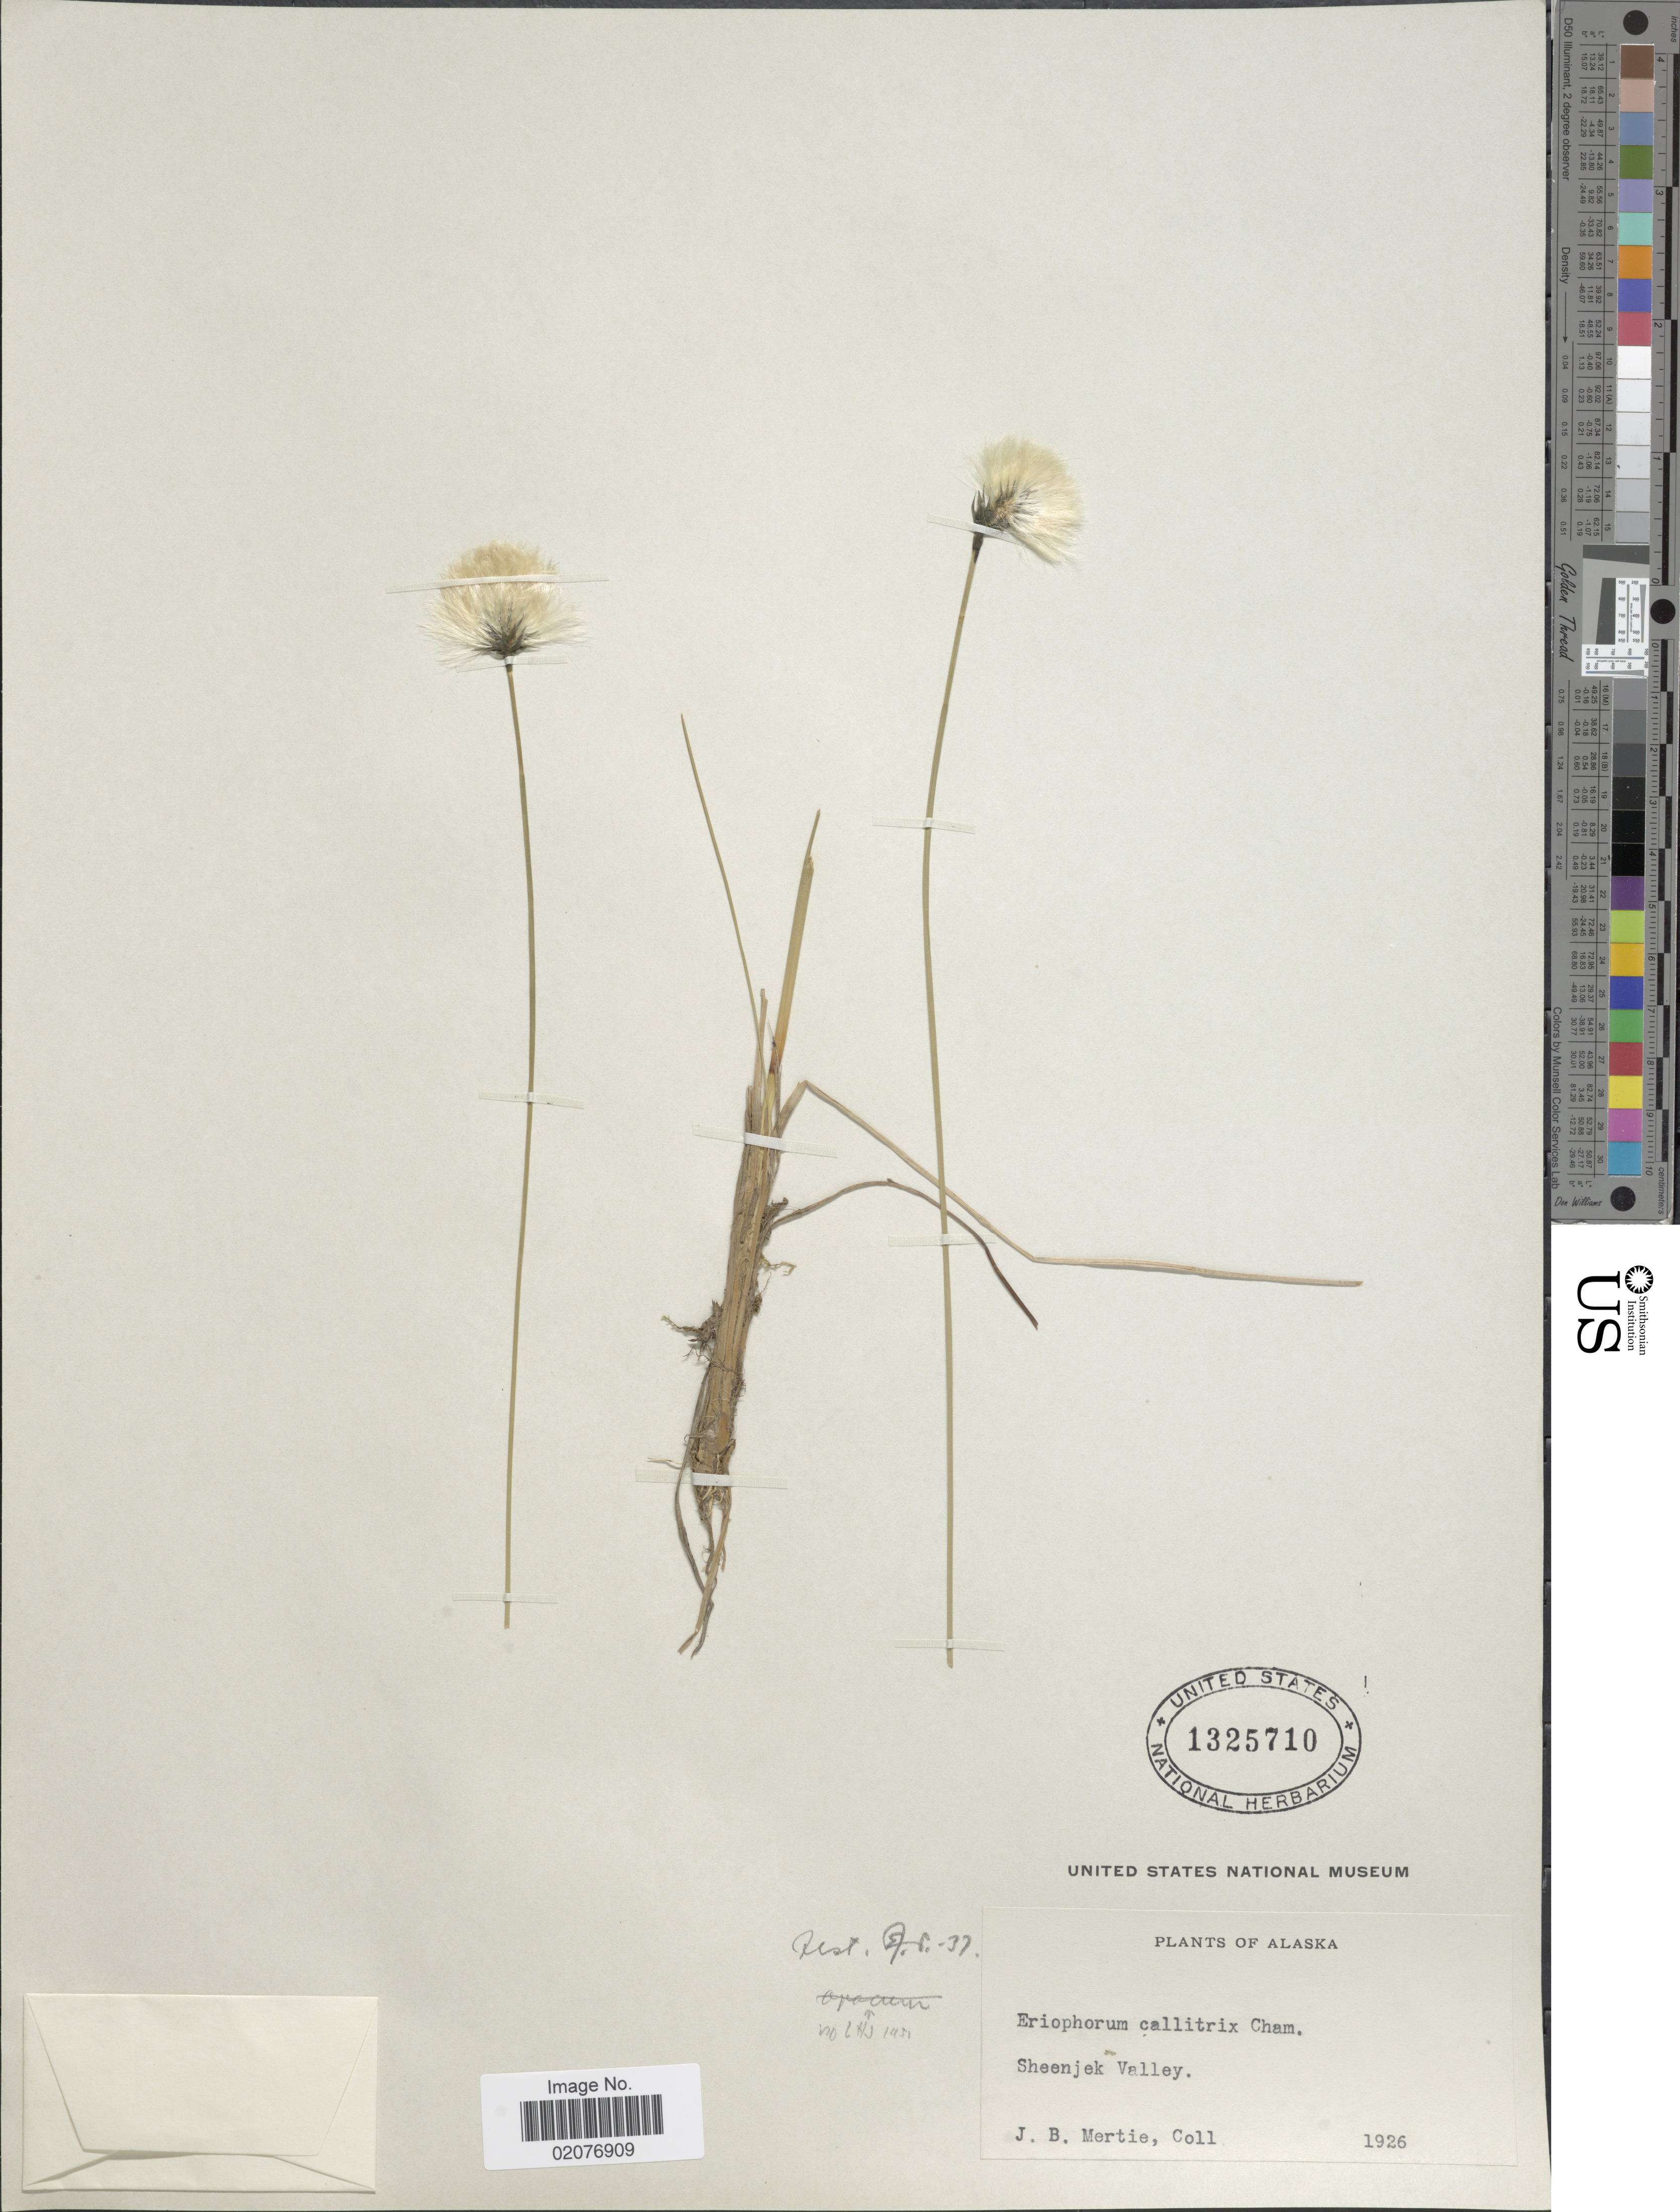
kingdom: Plantae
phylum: Tracheophyta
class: Liliopsida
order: Poales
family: Cyperaceae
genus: Eriophorum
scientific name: Eriophorum brachyantherum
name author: Trautv. & C.A. Mey.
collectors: J. Mertie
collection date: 1926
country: United States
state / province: Alaska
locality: Sheenjek Valley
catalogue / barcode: US 1325710